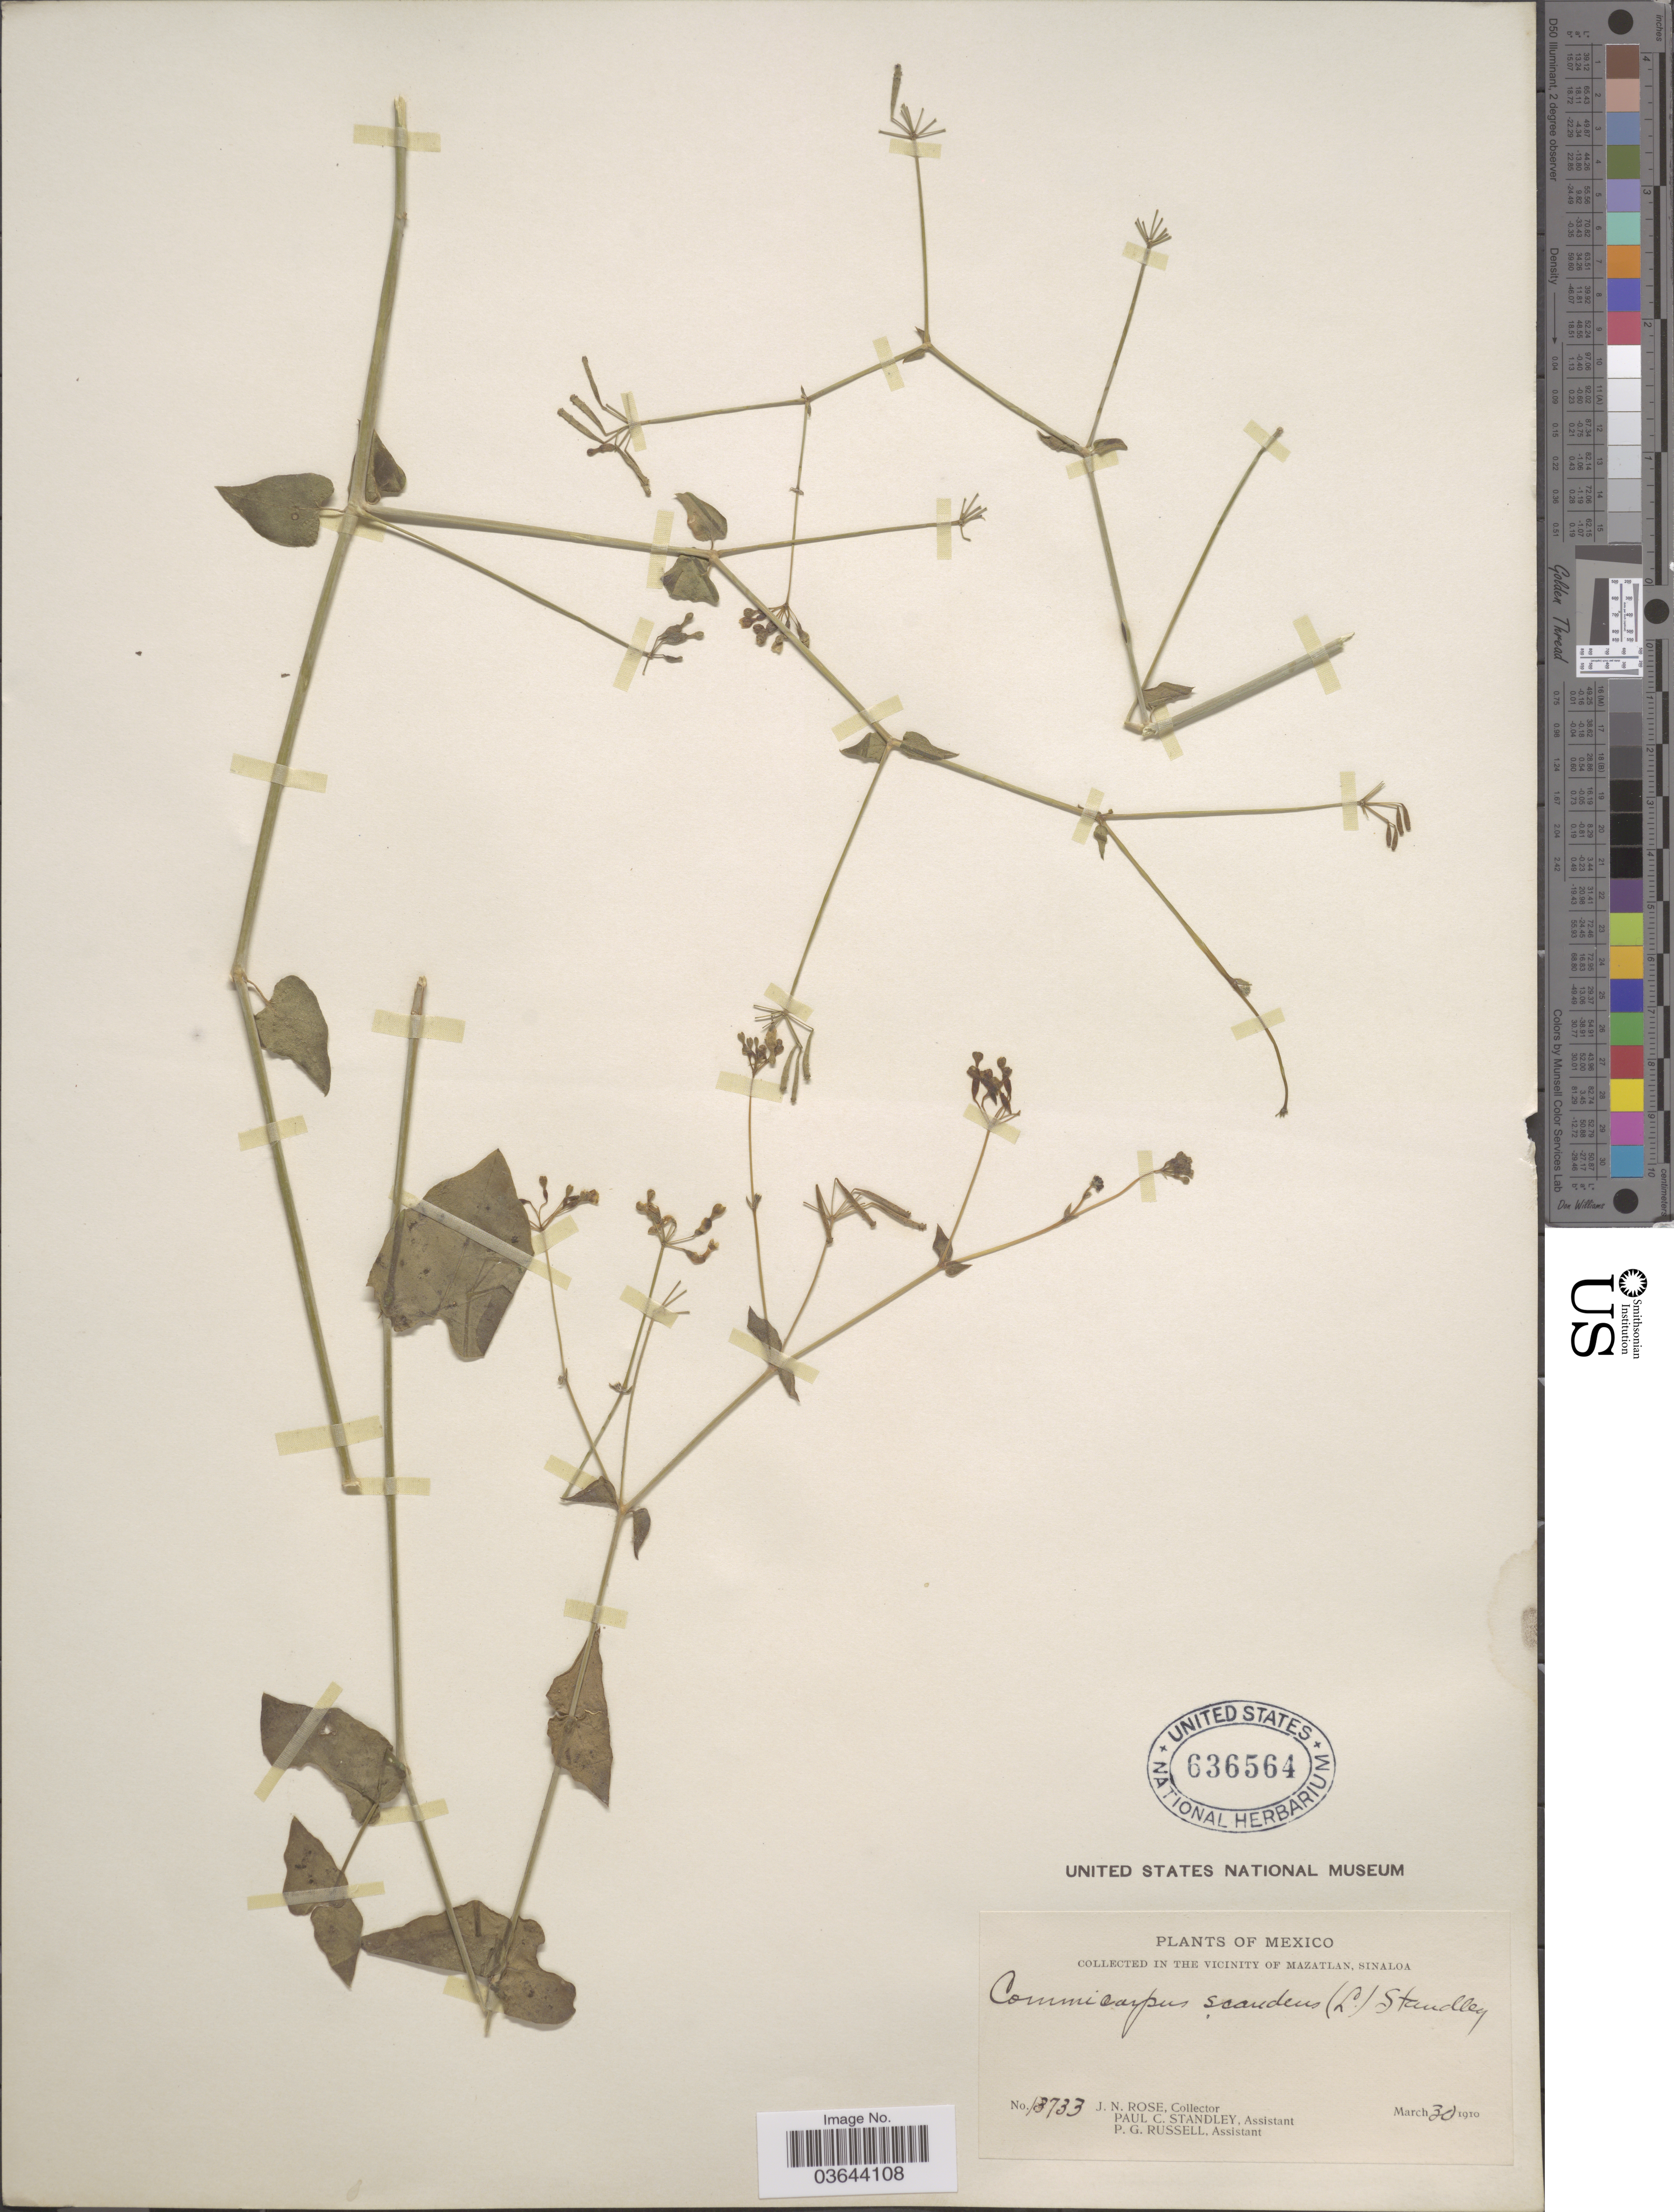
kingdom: Plantae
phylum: Tracheophyta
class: Magnoliopsida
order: Caryophyllales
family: Nyctaginaceae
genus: Commicarpus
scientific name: Commicarpus scandens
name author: (L.) Standl.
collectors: J. N. Rose, P. C. Standley & P. G. Russell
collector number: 13733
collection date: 1910-03-30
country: Mexico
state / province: Sinaloa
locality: In the vicinity of Mazatlan.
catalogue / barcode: US 636564